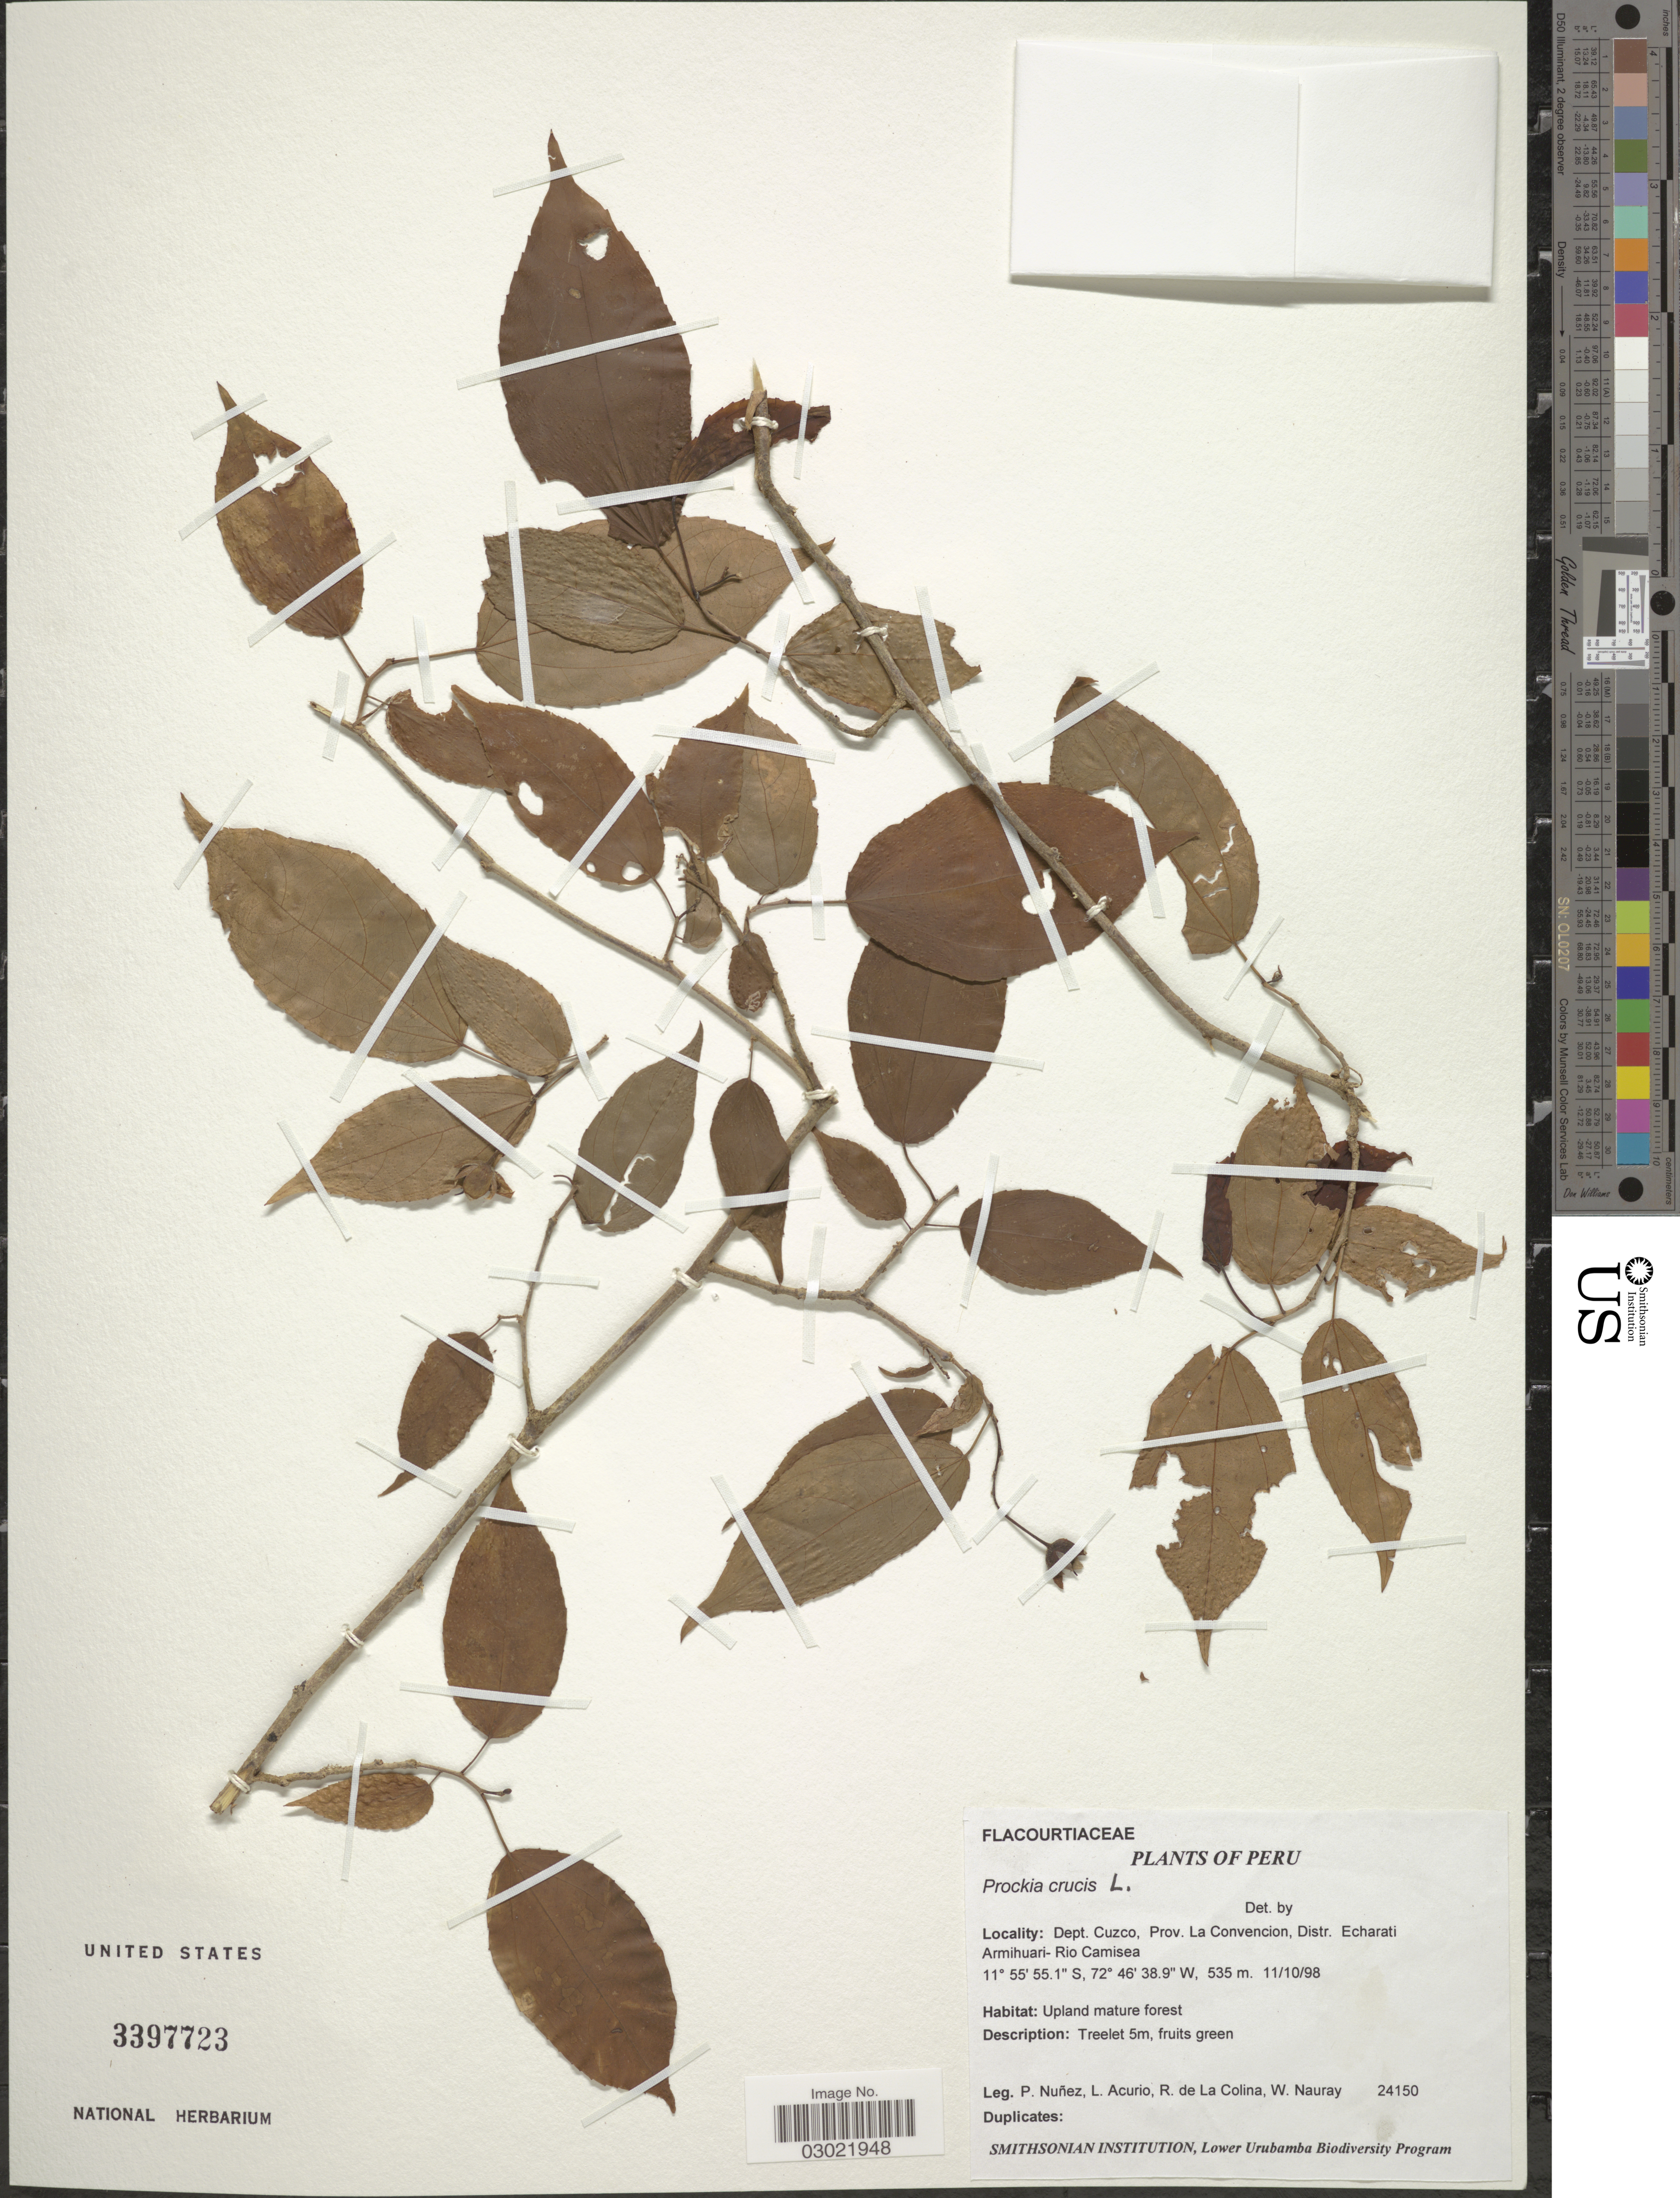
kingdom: Plantae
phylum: Tracheophyta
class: Magnoliopsida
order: Malpighiales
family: Salicaceae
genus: Prockia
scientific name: Prockia crucis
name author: P. Browne ex L.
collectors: P. Nuñez V., L. Acurio, R. Colina & W. Nauray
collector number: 24150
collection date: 1998-10-11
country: Peru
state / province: Cusco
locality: Prov. La Convencion, Distr. Echarati Armihuari-Rio Camisea.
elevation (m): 535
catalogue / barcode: US 3397723